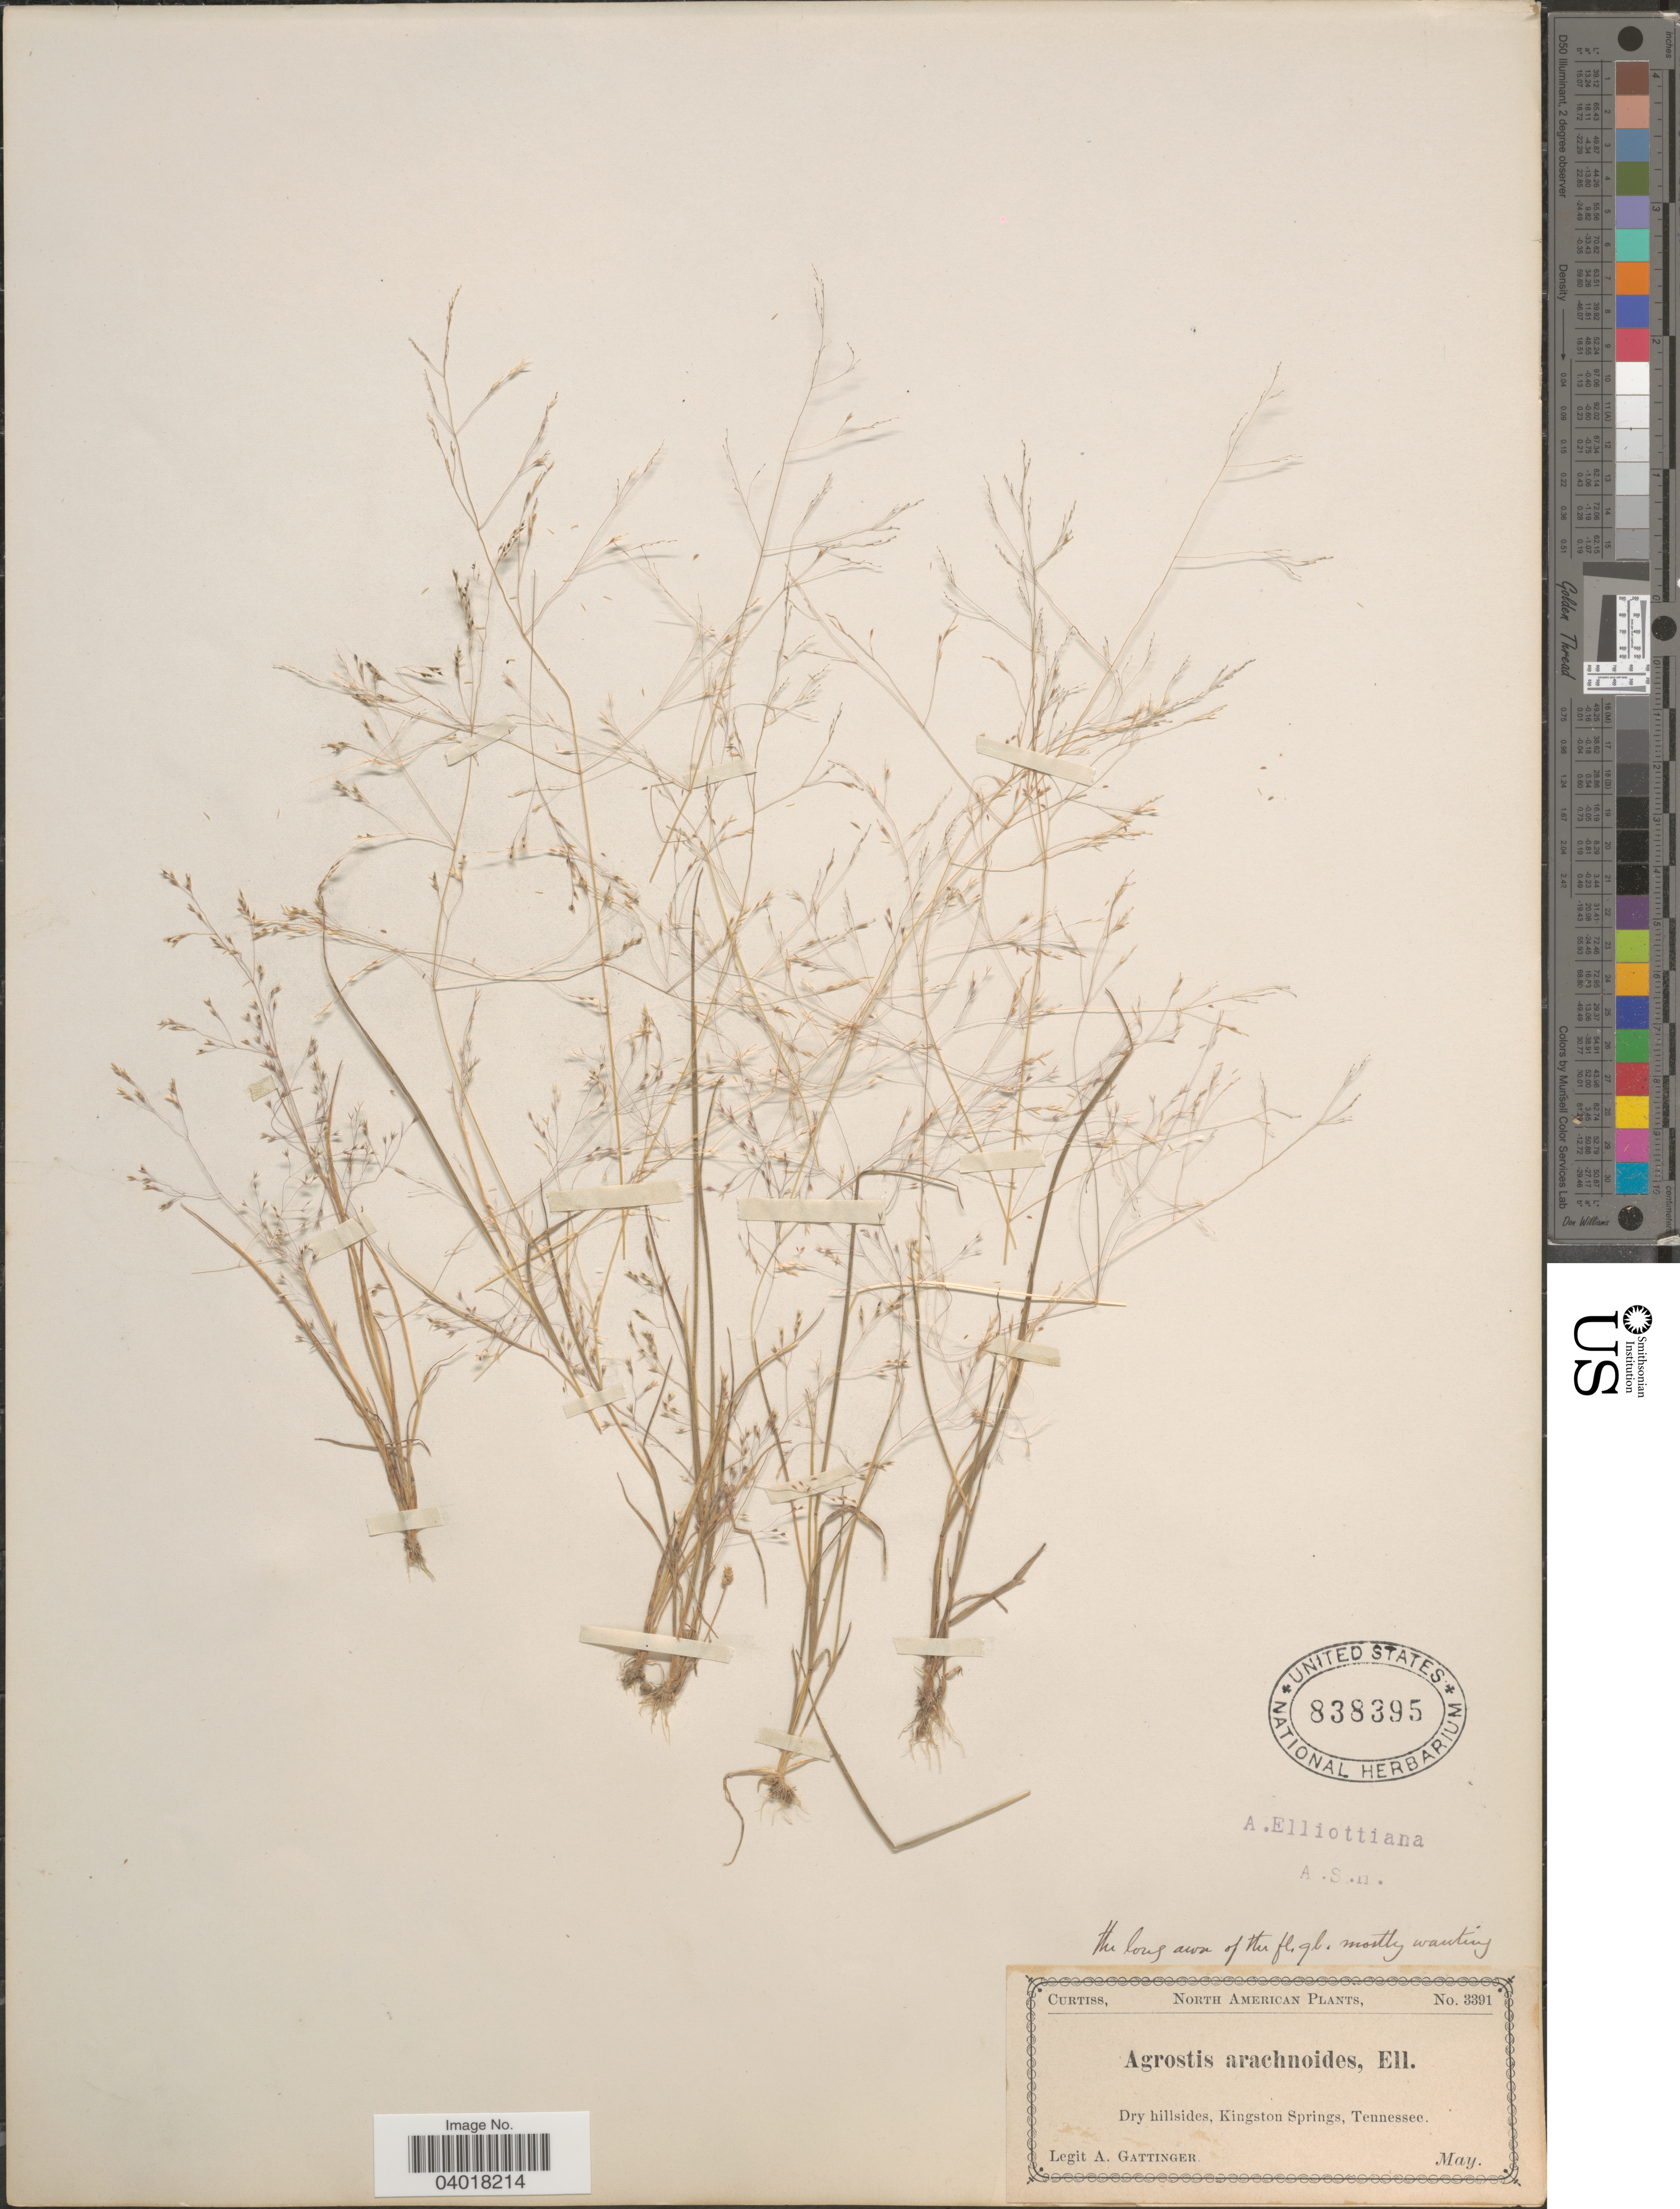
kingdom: Plantae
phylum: Tracheophyta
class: Liliopsida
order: Poales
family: Poaceae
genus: Agrostis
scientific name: Agrostis elliottiana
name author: Schult.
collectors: A. Gattinger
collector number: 3391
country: United States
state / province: Tennessee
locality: Dry hillsides, Kingston Springs.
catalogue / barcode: US 838395